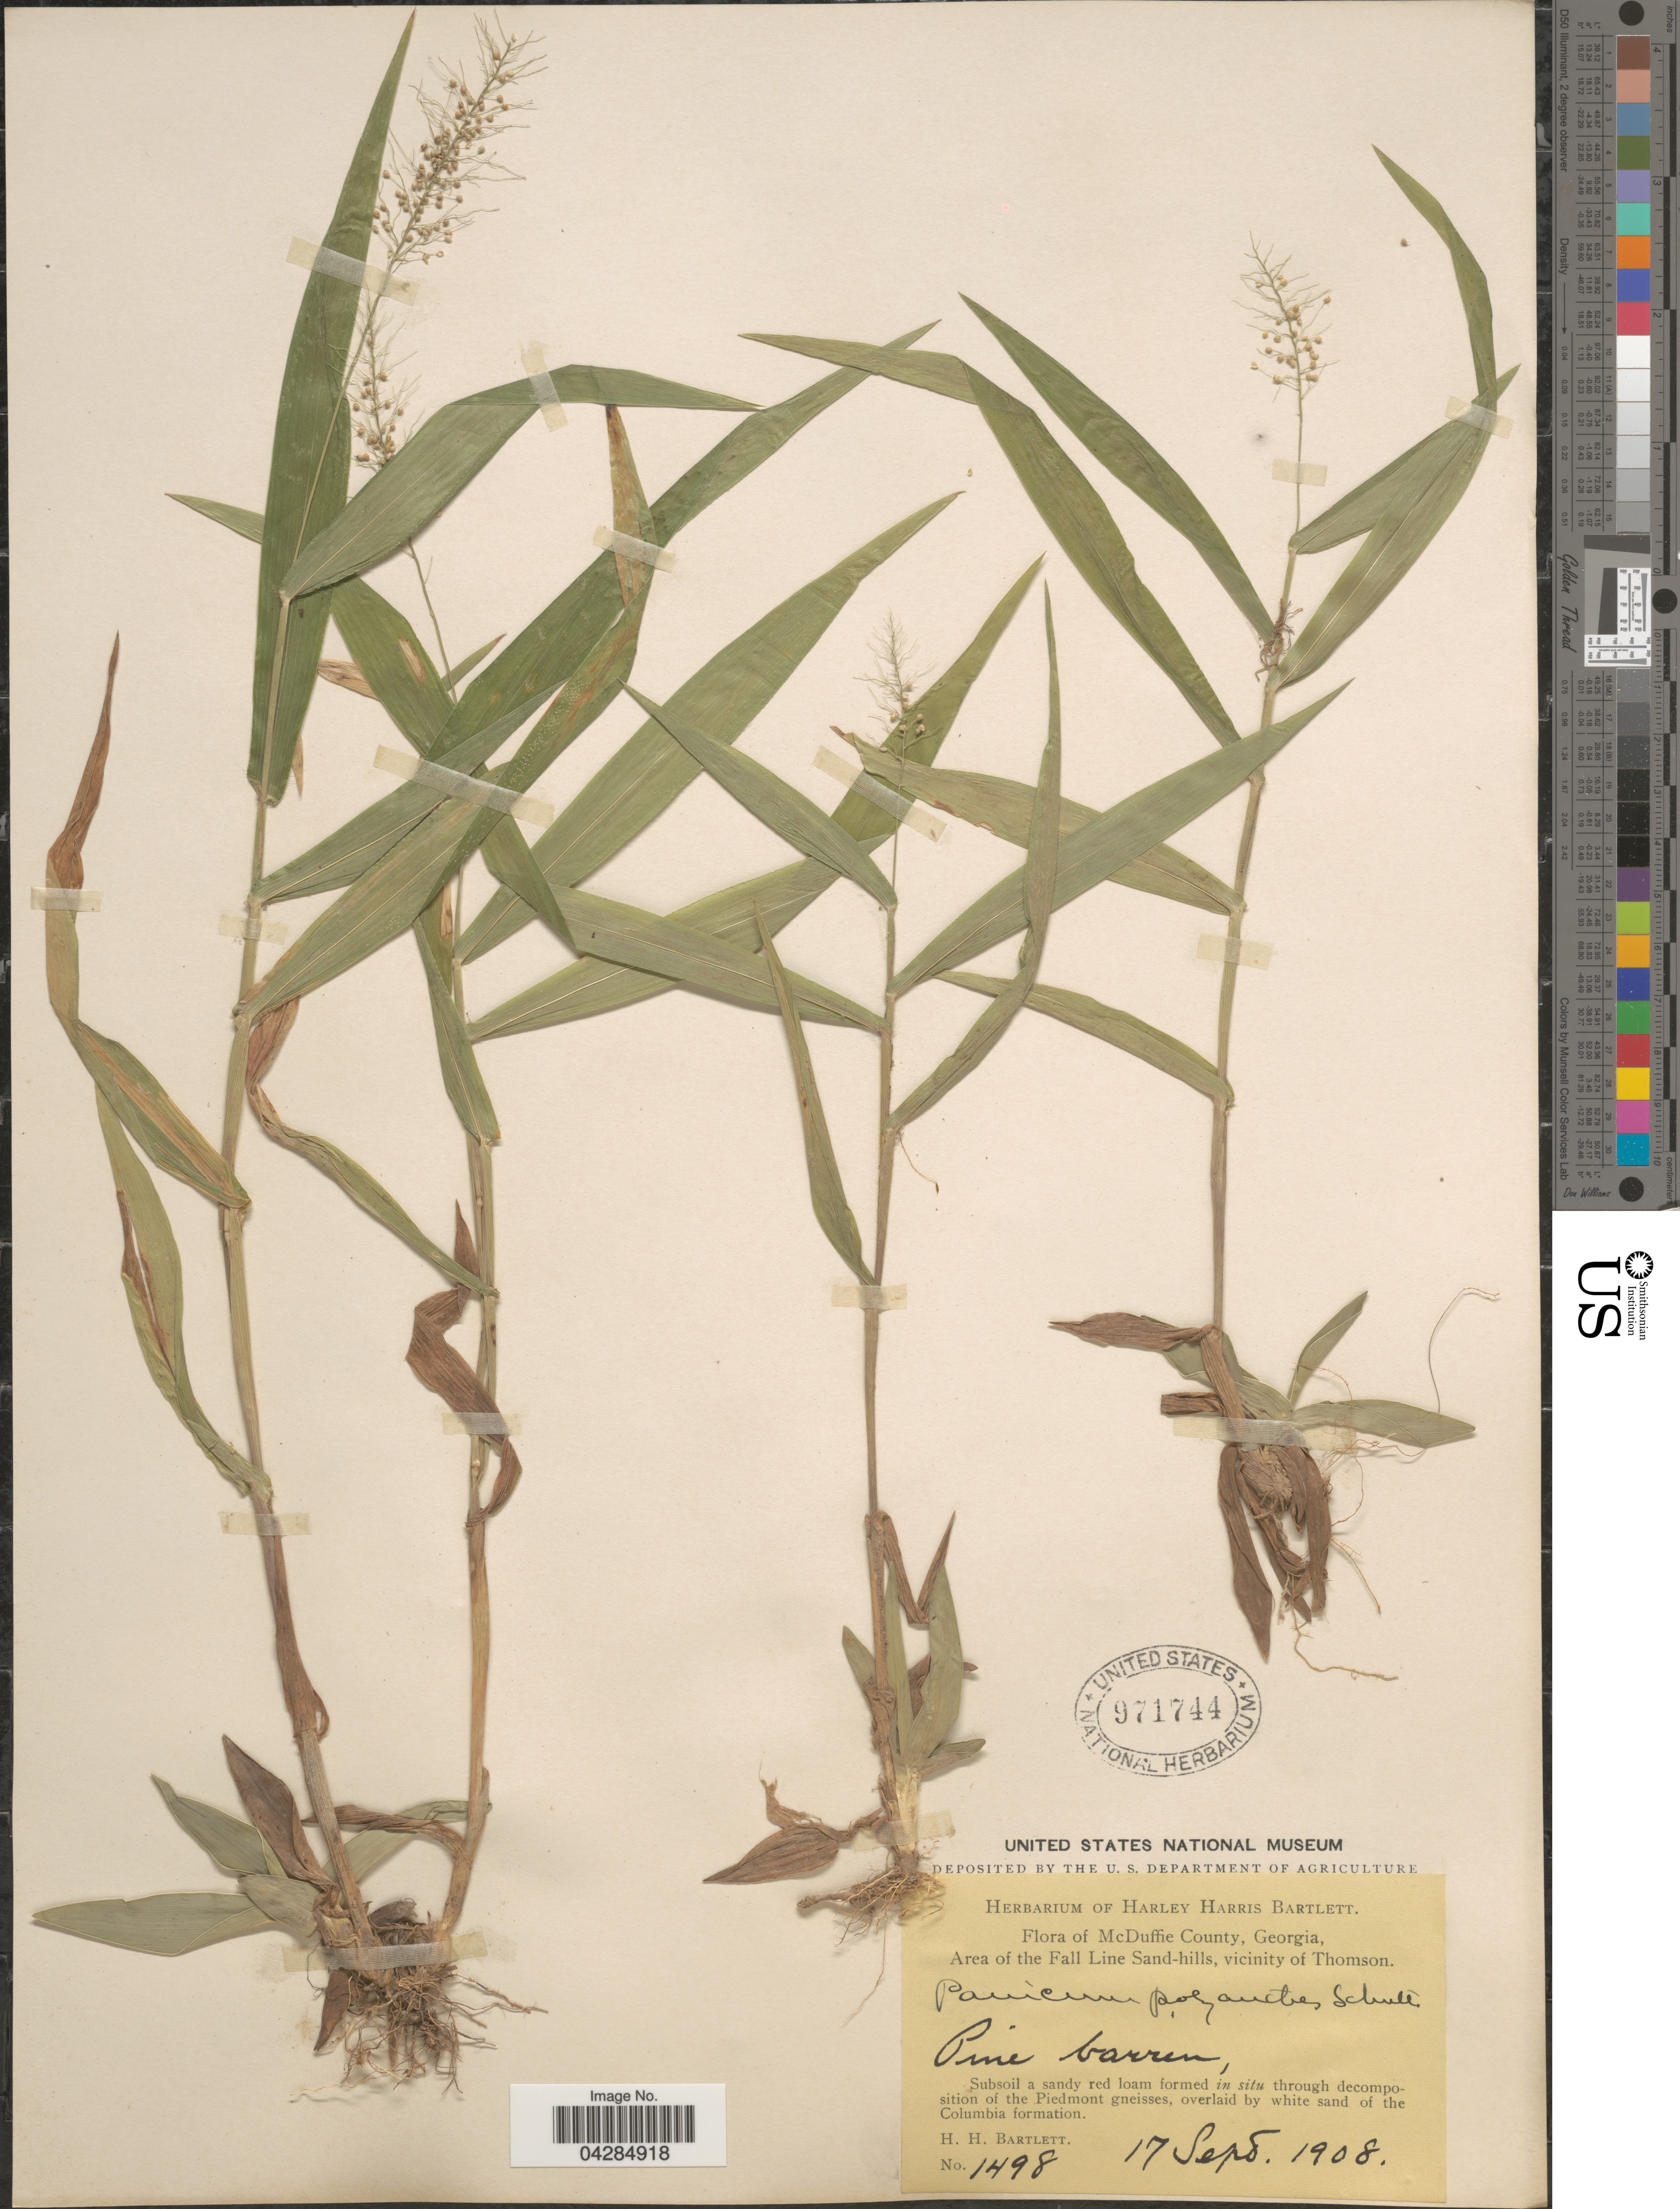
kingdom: Plantae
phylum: Tracheophyta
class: Liliopsida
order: Poales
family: Poaceae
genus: Dichanthelium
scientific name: Dichanthelium polyanthes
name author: (Schult.) Mohlenbr.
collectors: H. H. Bartlett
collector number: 1498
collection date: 1908-09-17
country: United States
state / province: Georgia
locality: McDuffie County. Area of the Fall Line Sand-hills, vicinity of Thomson.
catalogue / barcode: US 971744